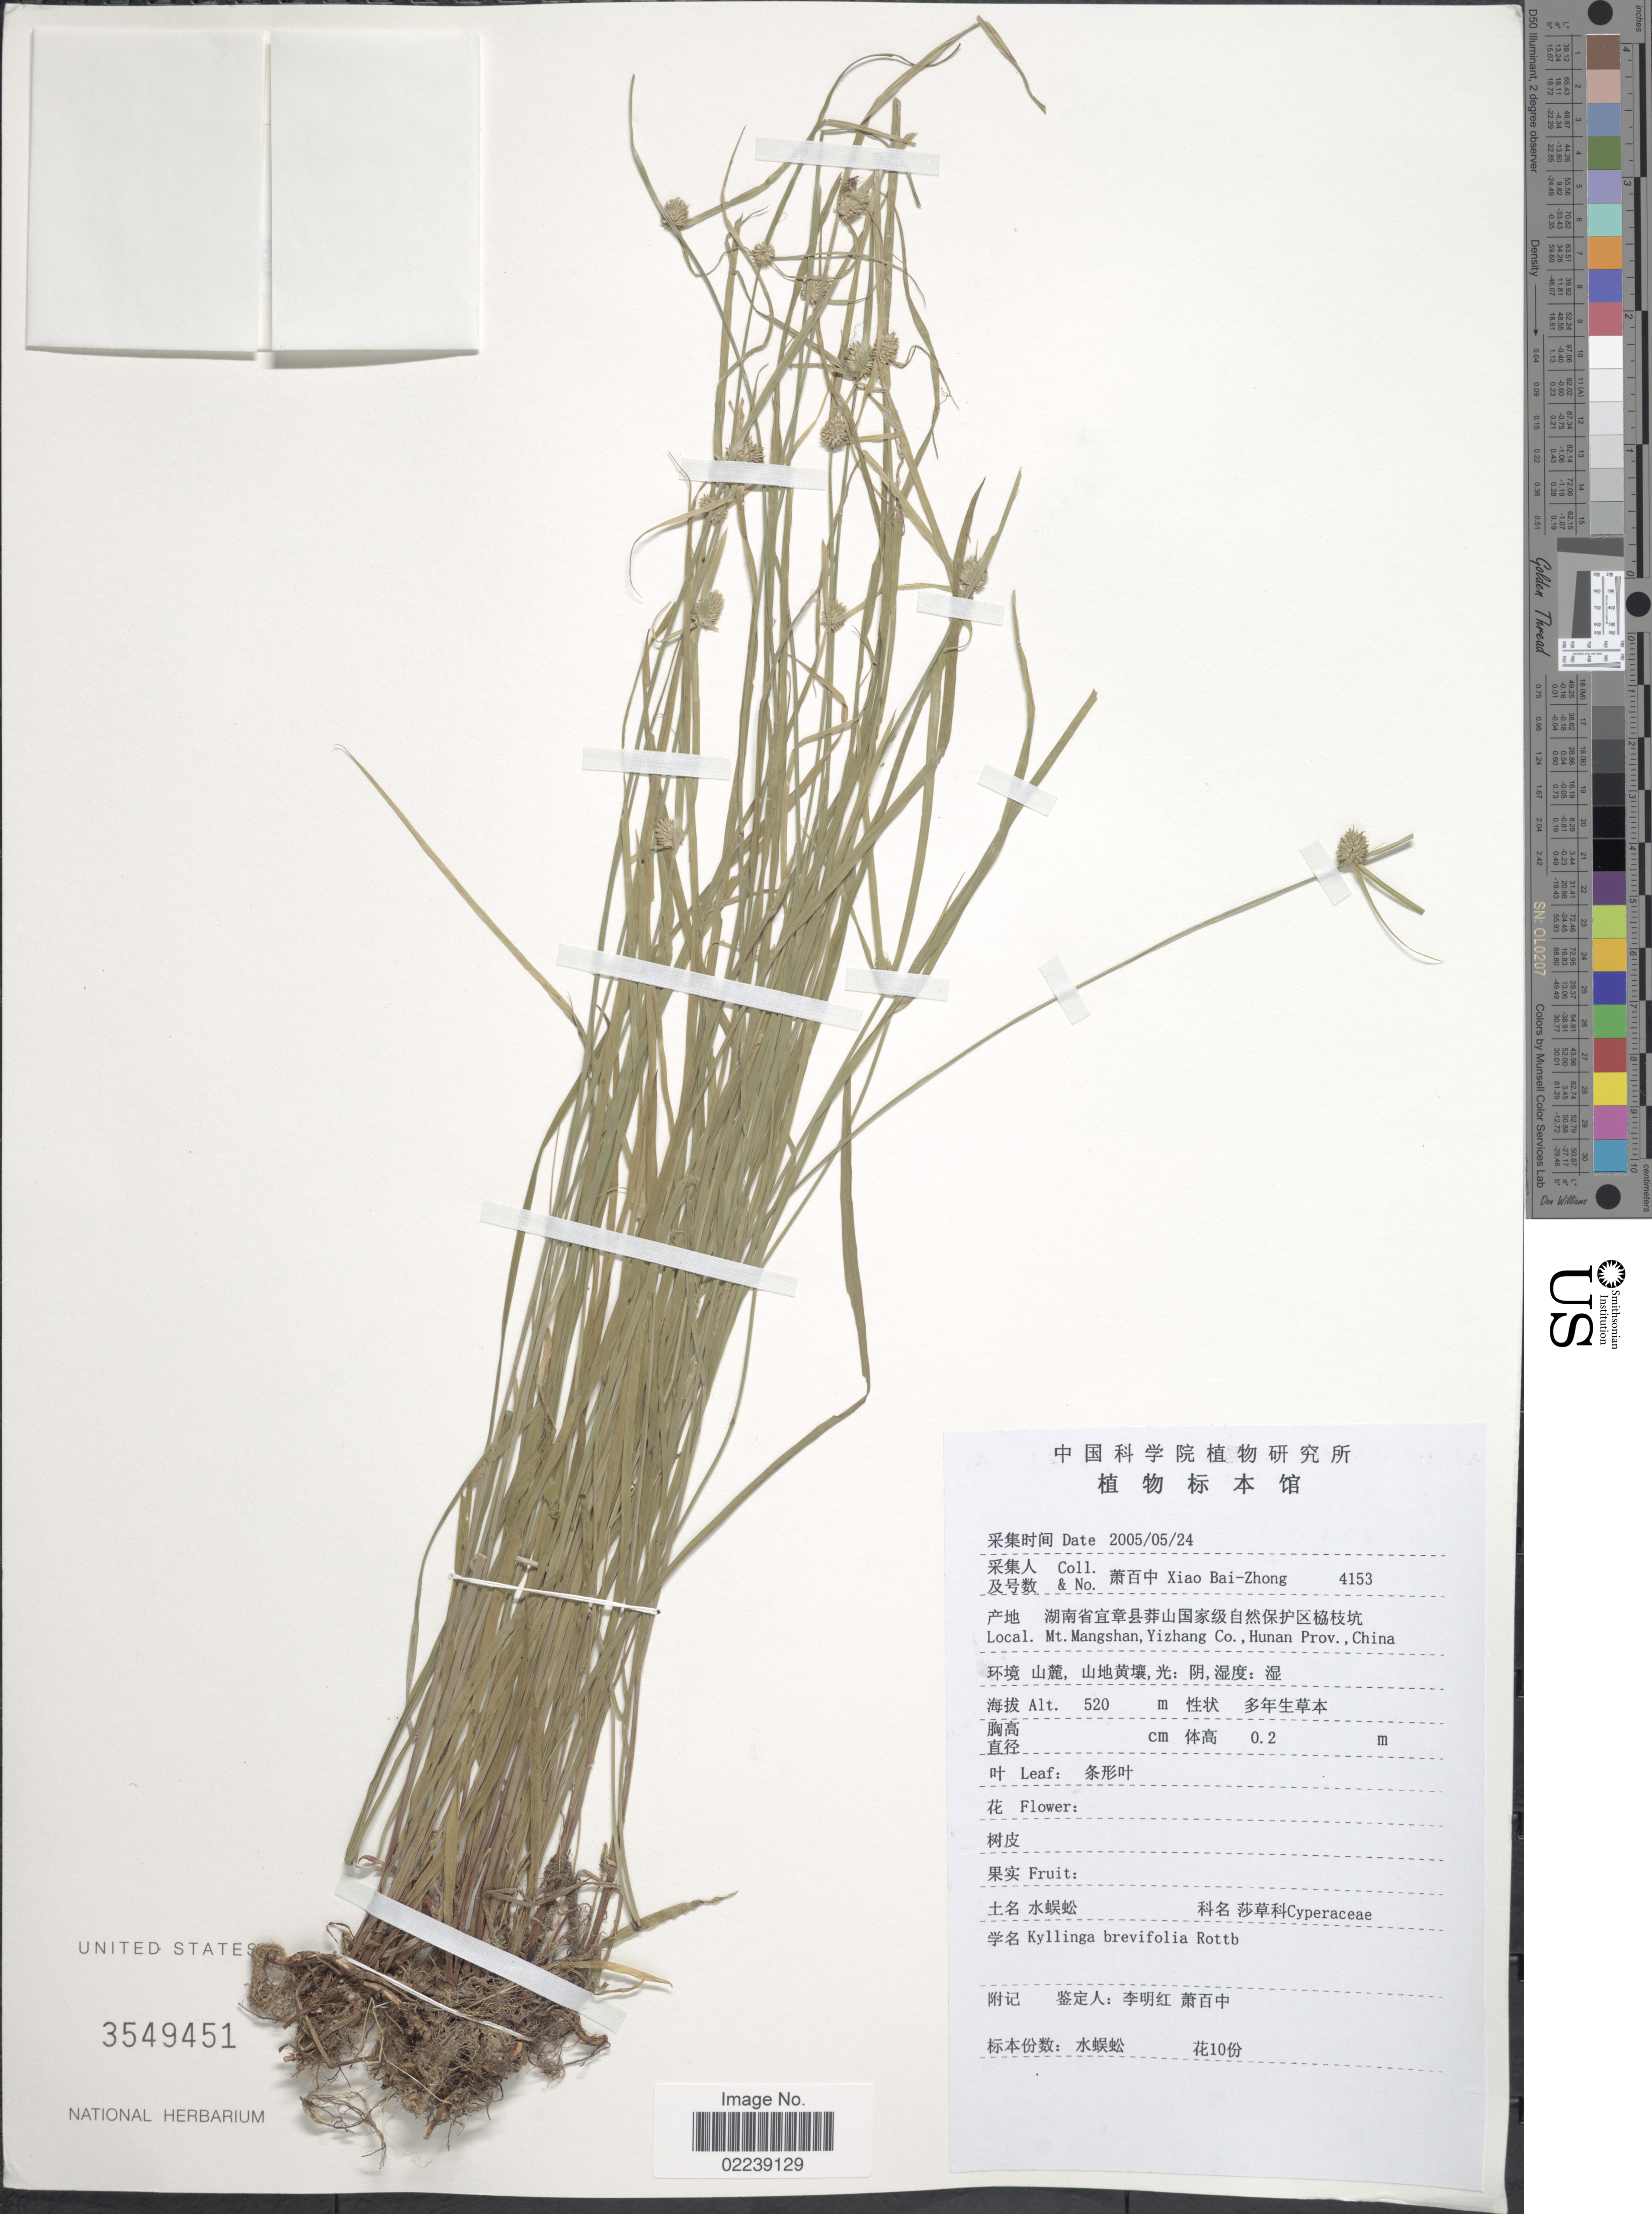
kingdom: Plantae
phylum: Tracheophyta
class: Liliopsida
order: Poales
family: Cyperaceae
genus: Cyperus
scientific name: Cyperus brevifolius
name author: (Rottb.) Hassk.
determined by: Strong, M. T., (US), Smithsonian Institution - National Museum of Natural History (UNITED STATES)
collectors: B. Z. Xiao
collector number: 4153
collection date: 2005-05-24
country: China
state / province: Hunan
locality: Mt. Mangshan, Yizhang Co., Hunan Prov.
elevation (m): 520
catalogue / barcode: US 3549451